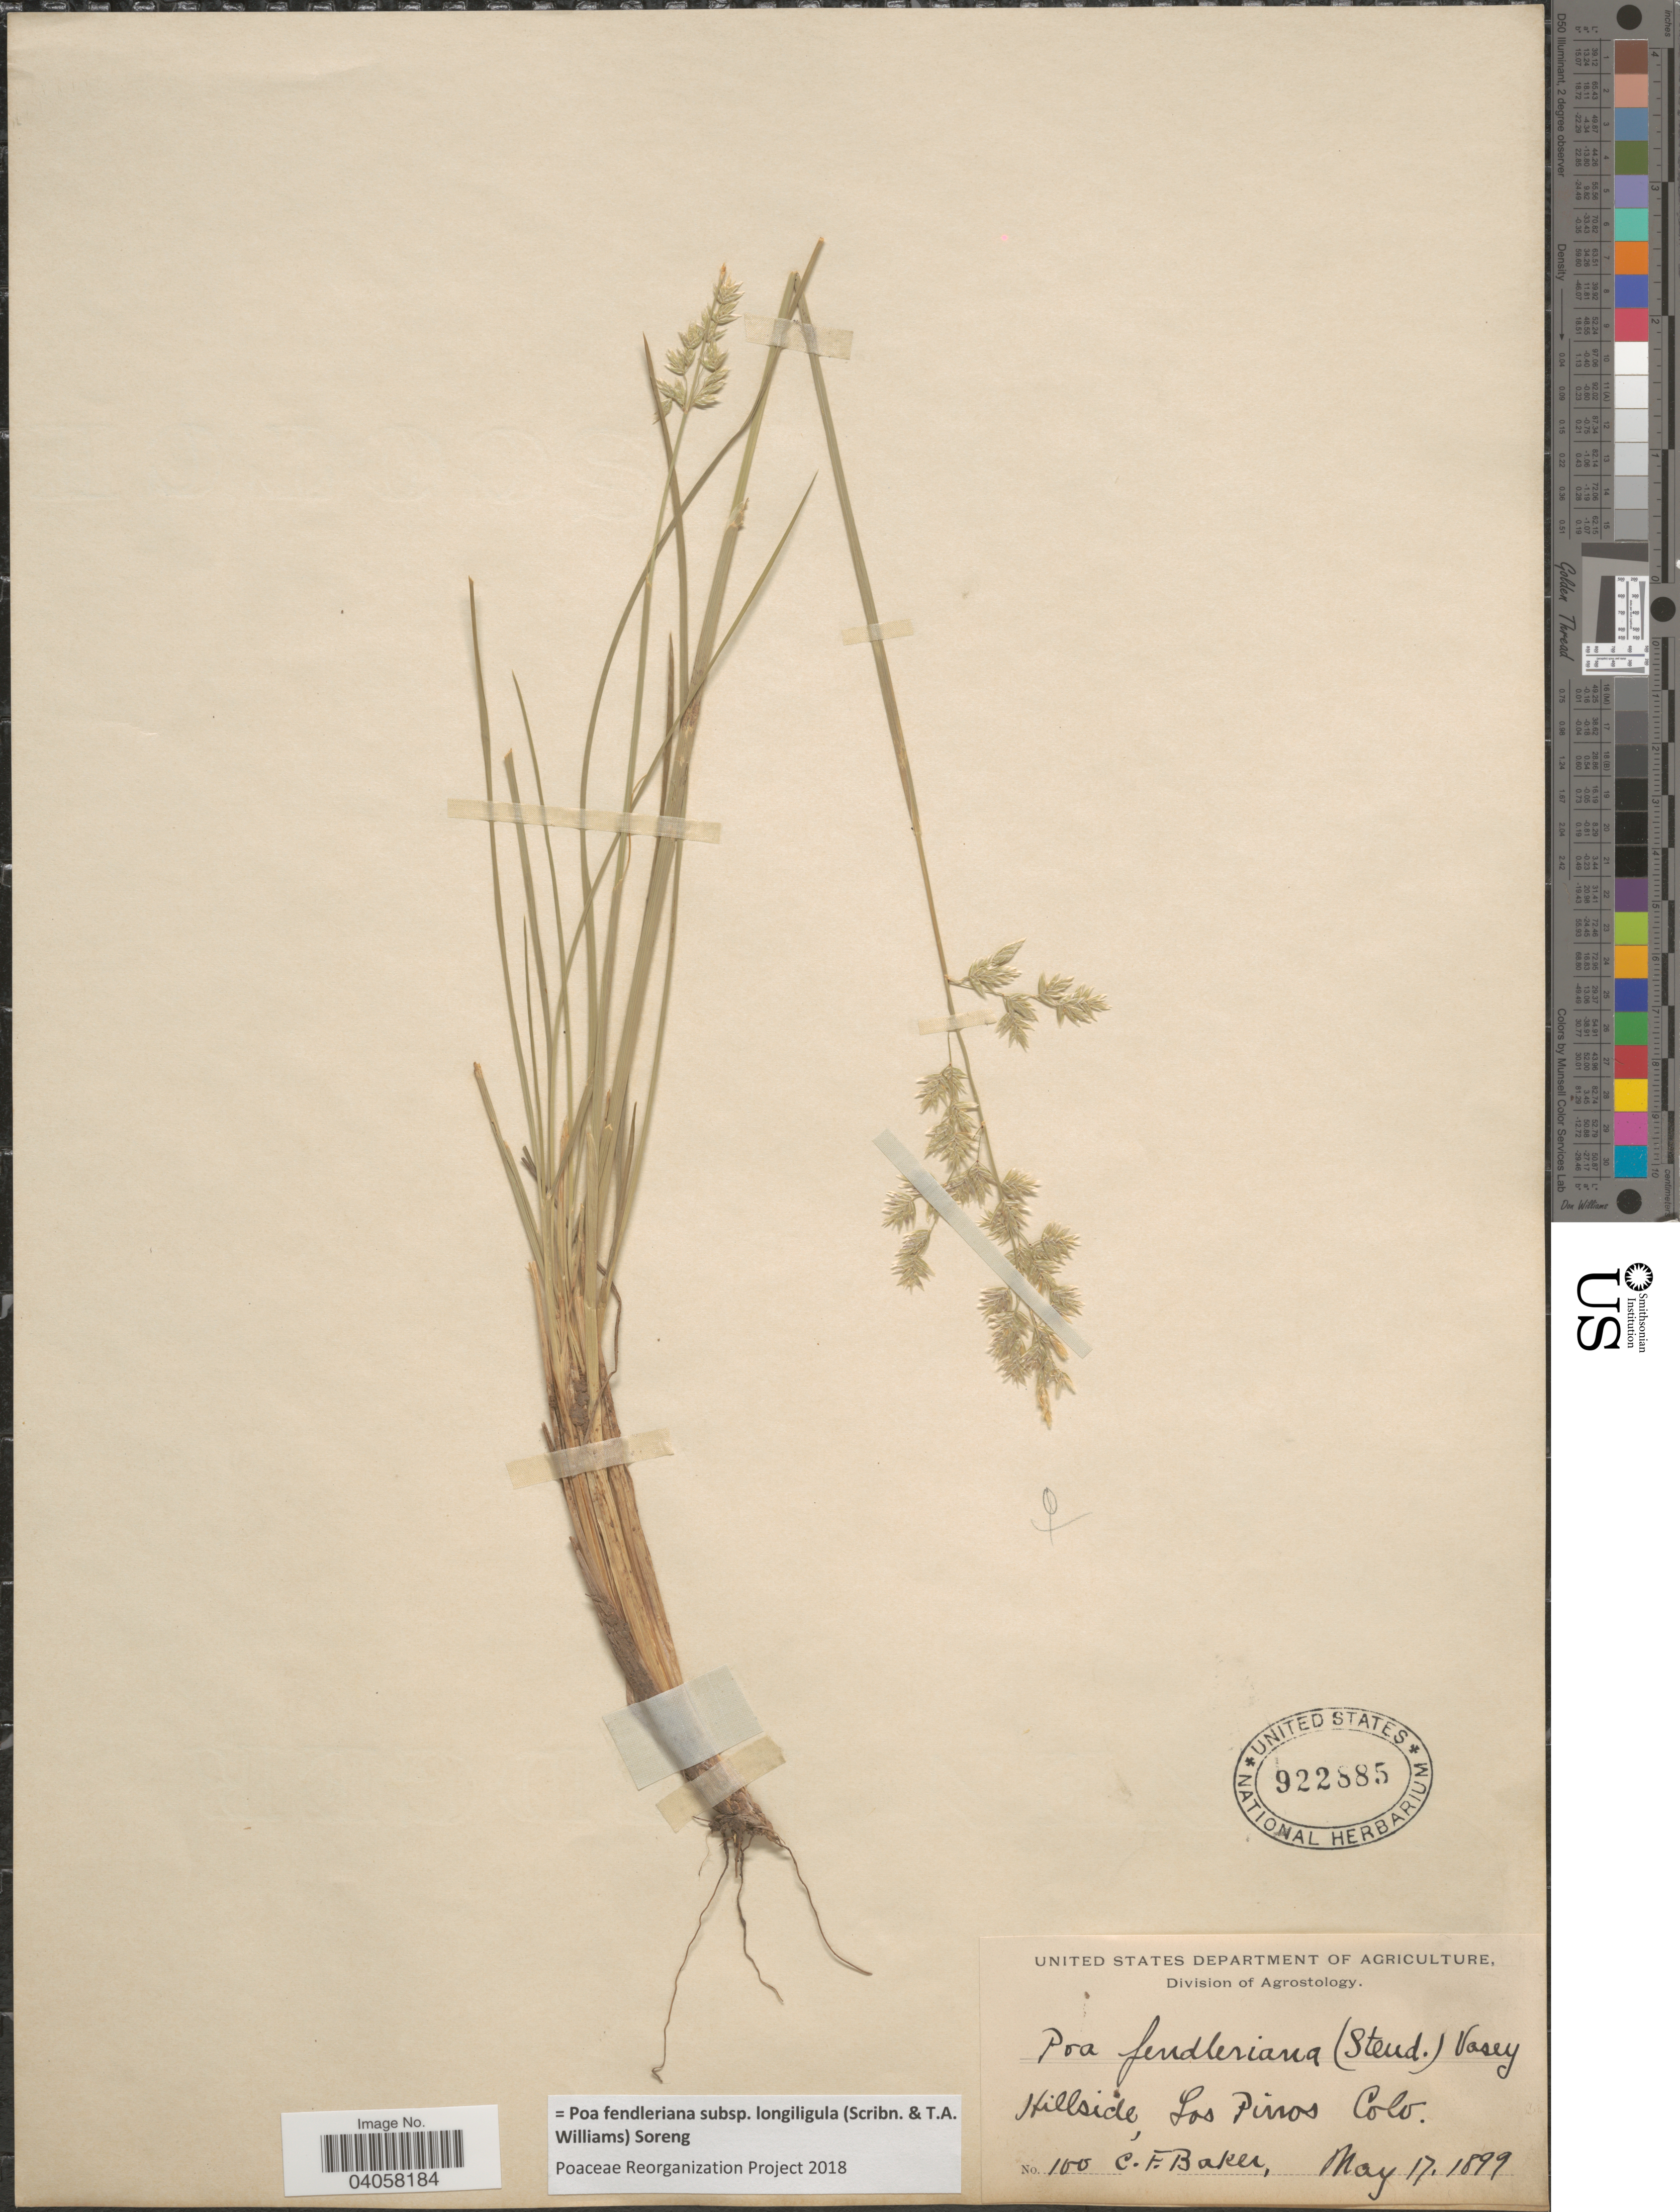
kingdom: Plantae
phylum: Tracheophyta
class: Liliopsida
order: Poales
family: Poaceae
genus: Poa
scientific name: Poa fendleriana subsp. longiligula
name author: (Scribn. & T.A. Williams) Soreng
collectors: C. F. Baker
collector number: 100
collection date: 1899-05-17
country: United States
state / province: Colorado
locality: Hillside, Los Pinos.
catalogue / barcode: US 922885